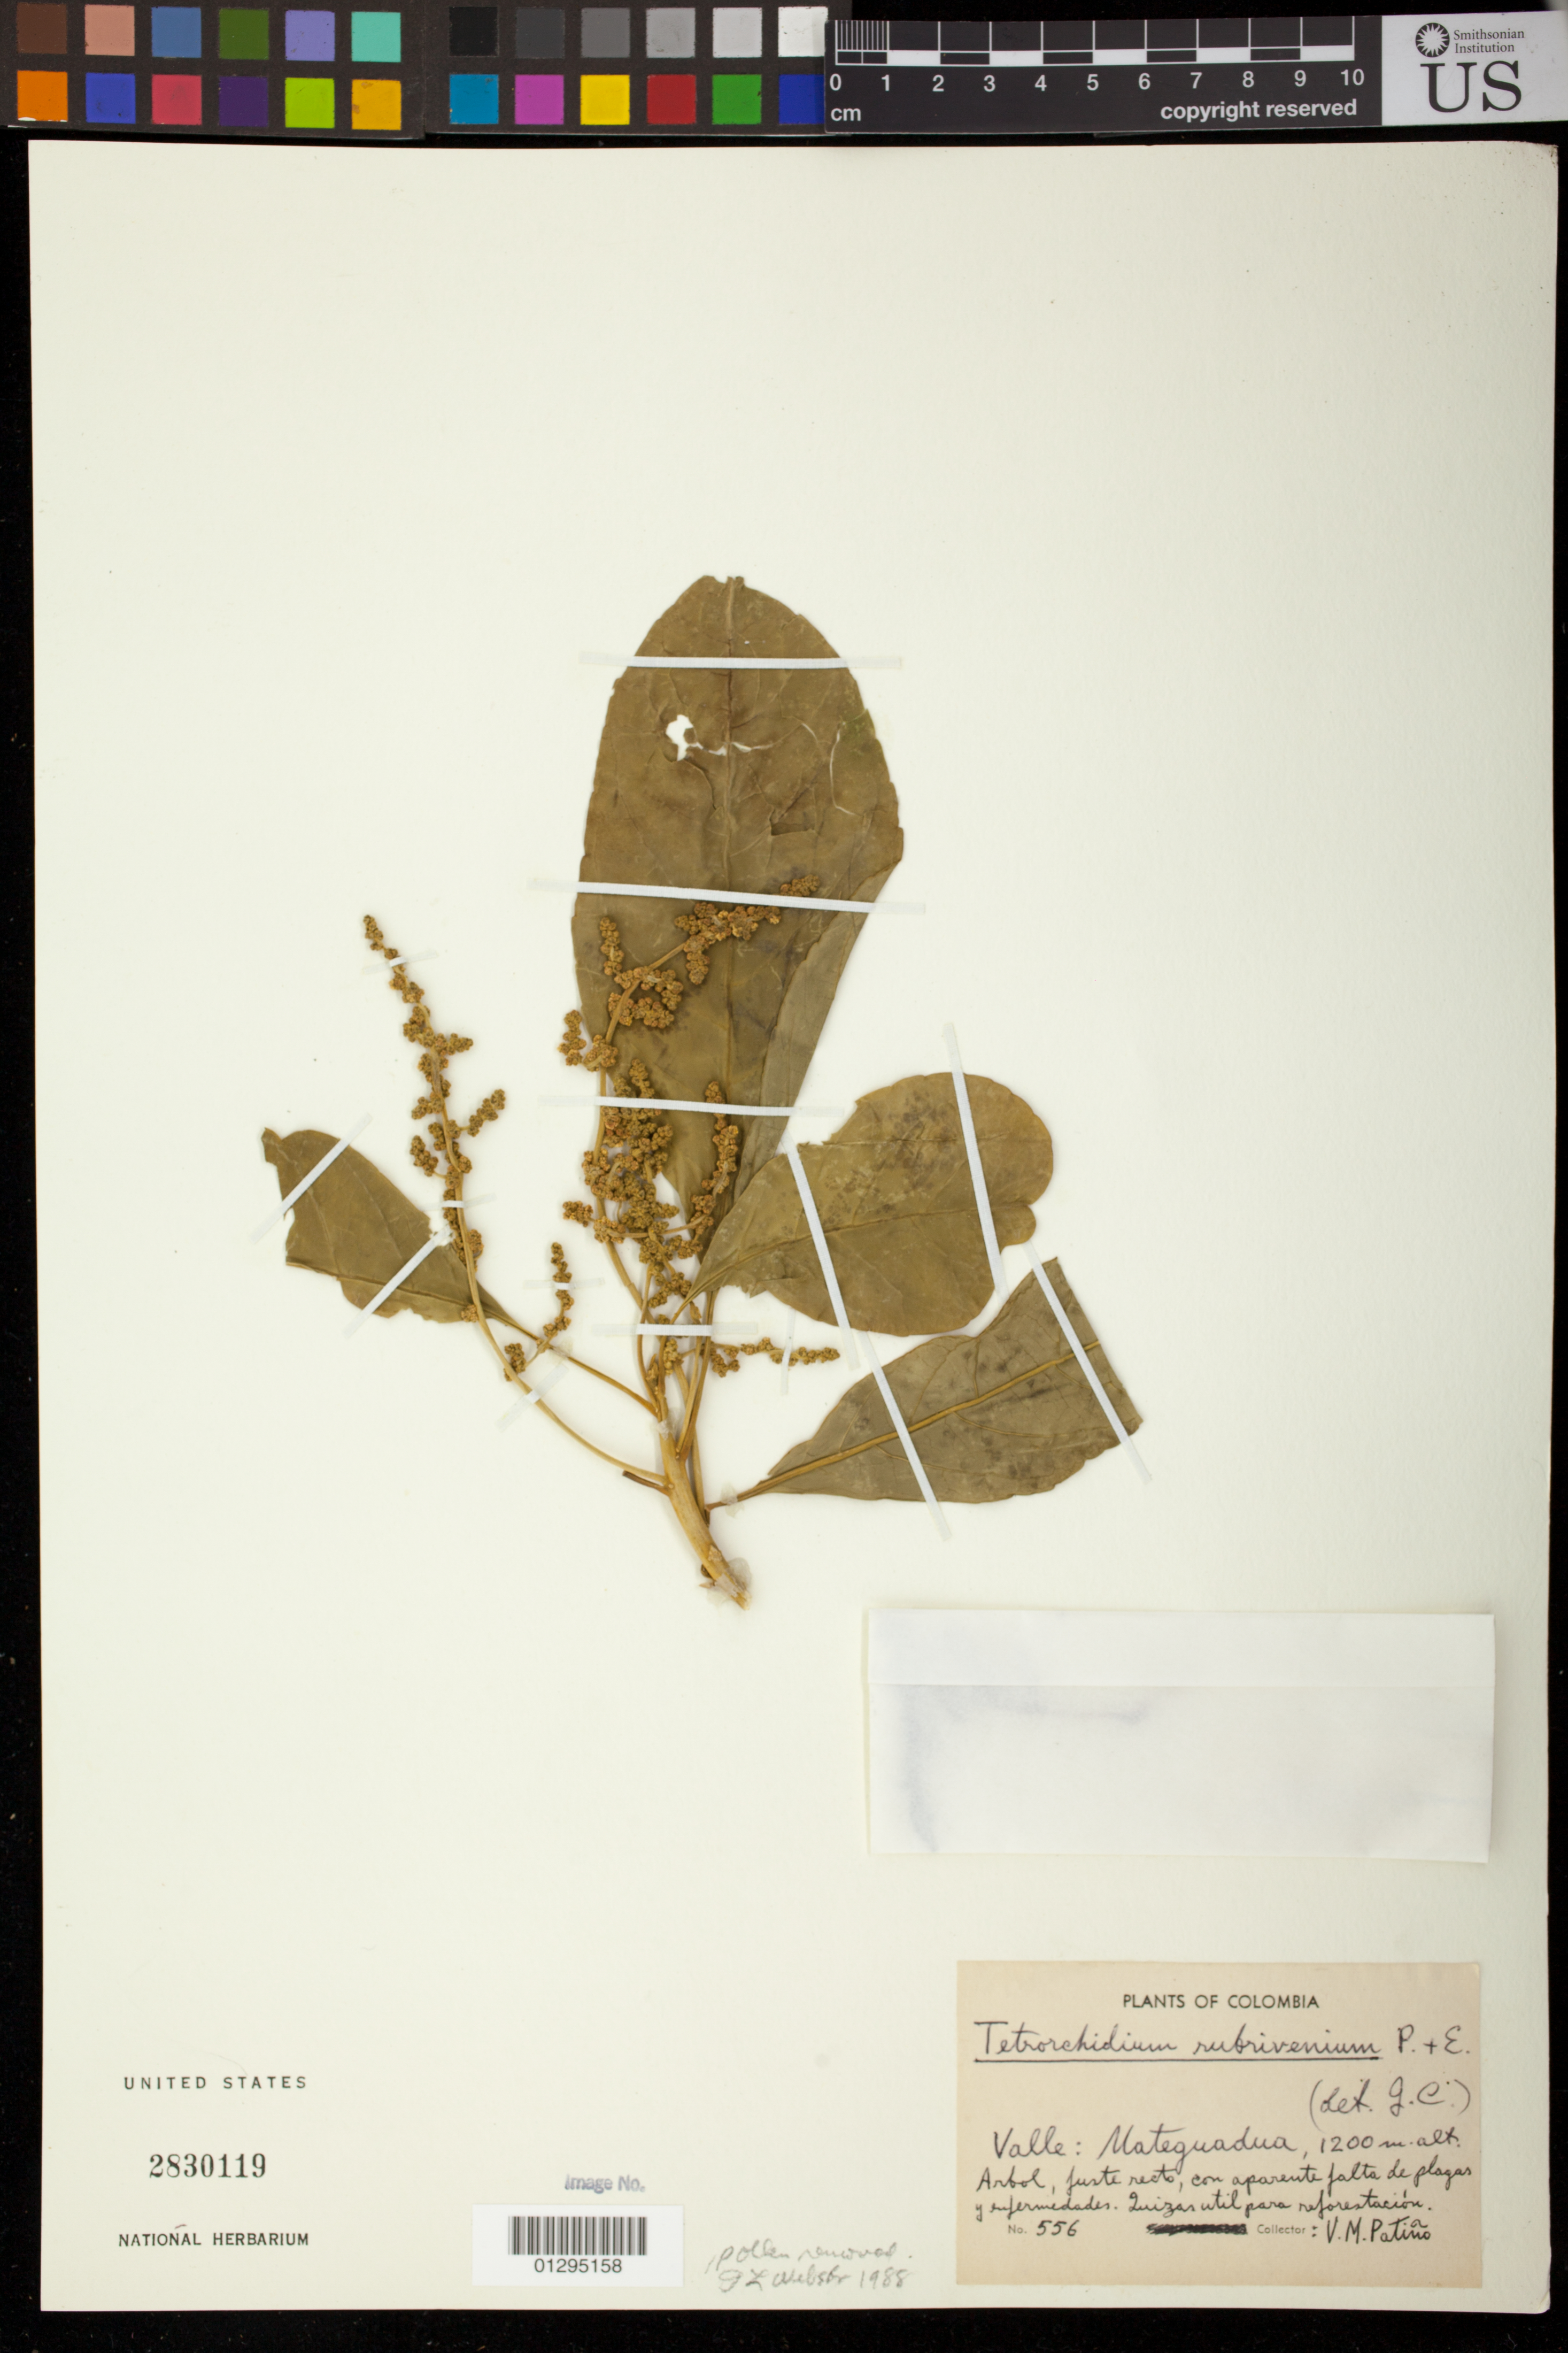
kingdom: Plantae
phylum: Tracheophyta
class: Magnoliopsida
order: Malpighiales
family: Euphorbiaceae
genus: Tetrorchidium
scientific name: Tetrorchidium rubrivenium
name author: Poepp.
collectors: V. Patino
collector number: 556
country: Colombia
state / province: Valle del Cauca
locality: Mateguadua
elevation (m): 1200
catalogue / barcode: US 2830119